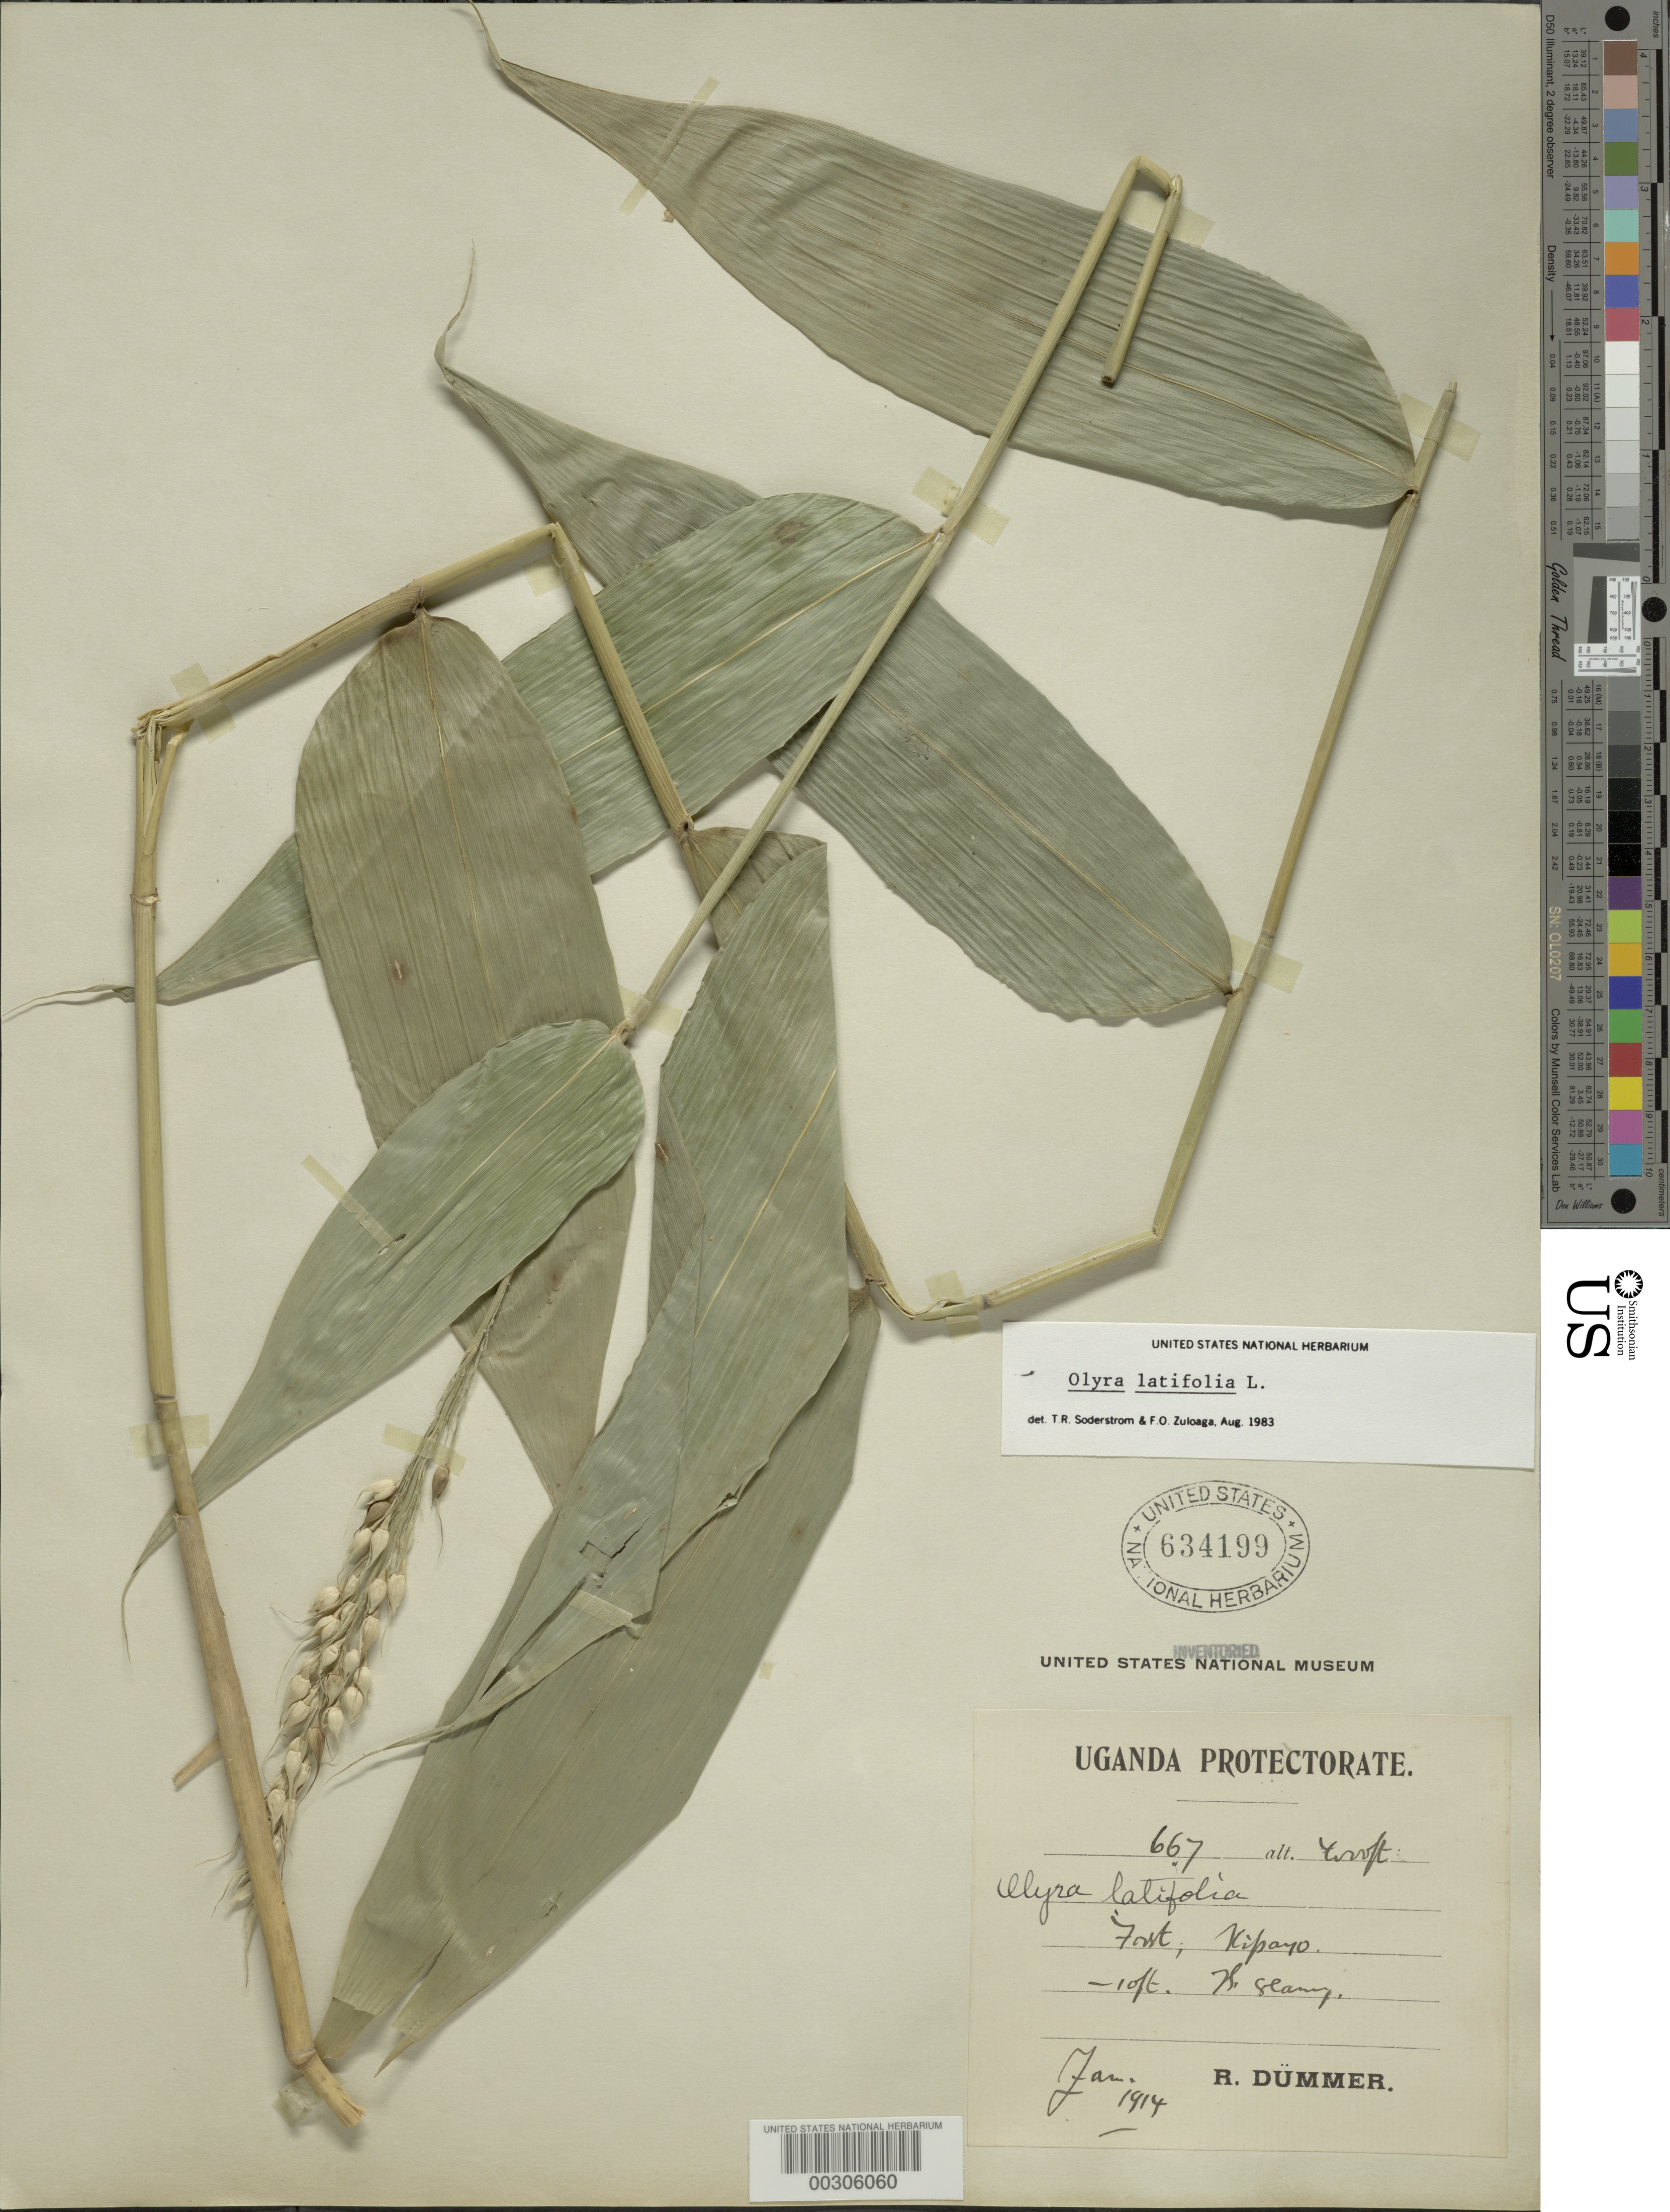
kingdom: Plantae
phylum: Tracheophyta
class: Liliopsida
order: Poales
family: Poaceae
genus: Olyra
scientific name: Olyra latifolia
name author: L.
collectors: R. Duemmer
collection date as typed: Jan 1914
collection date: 1914-01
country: Uganda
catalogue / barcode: US 634199